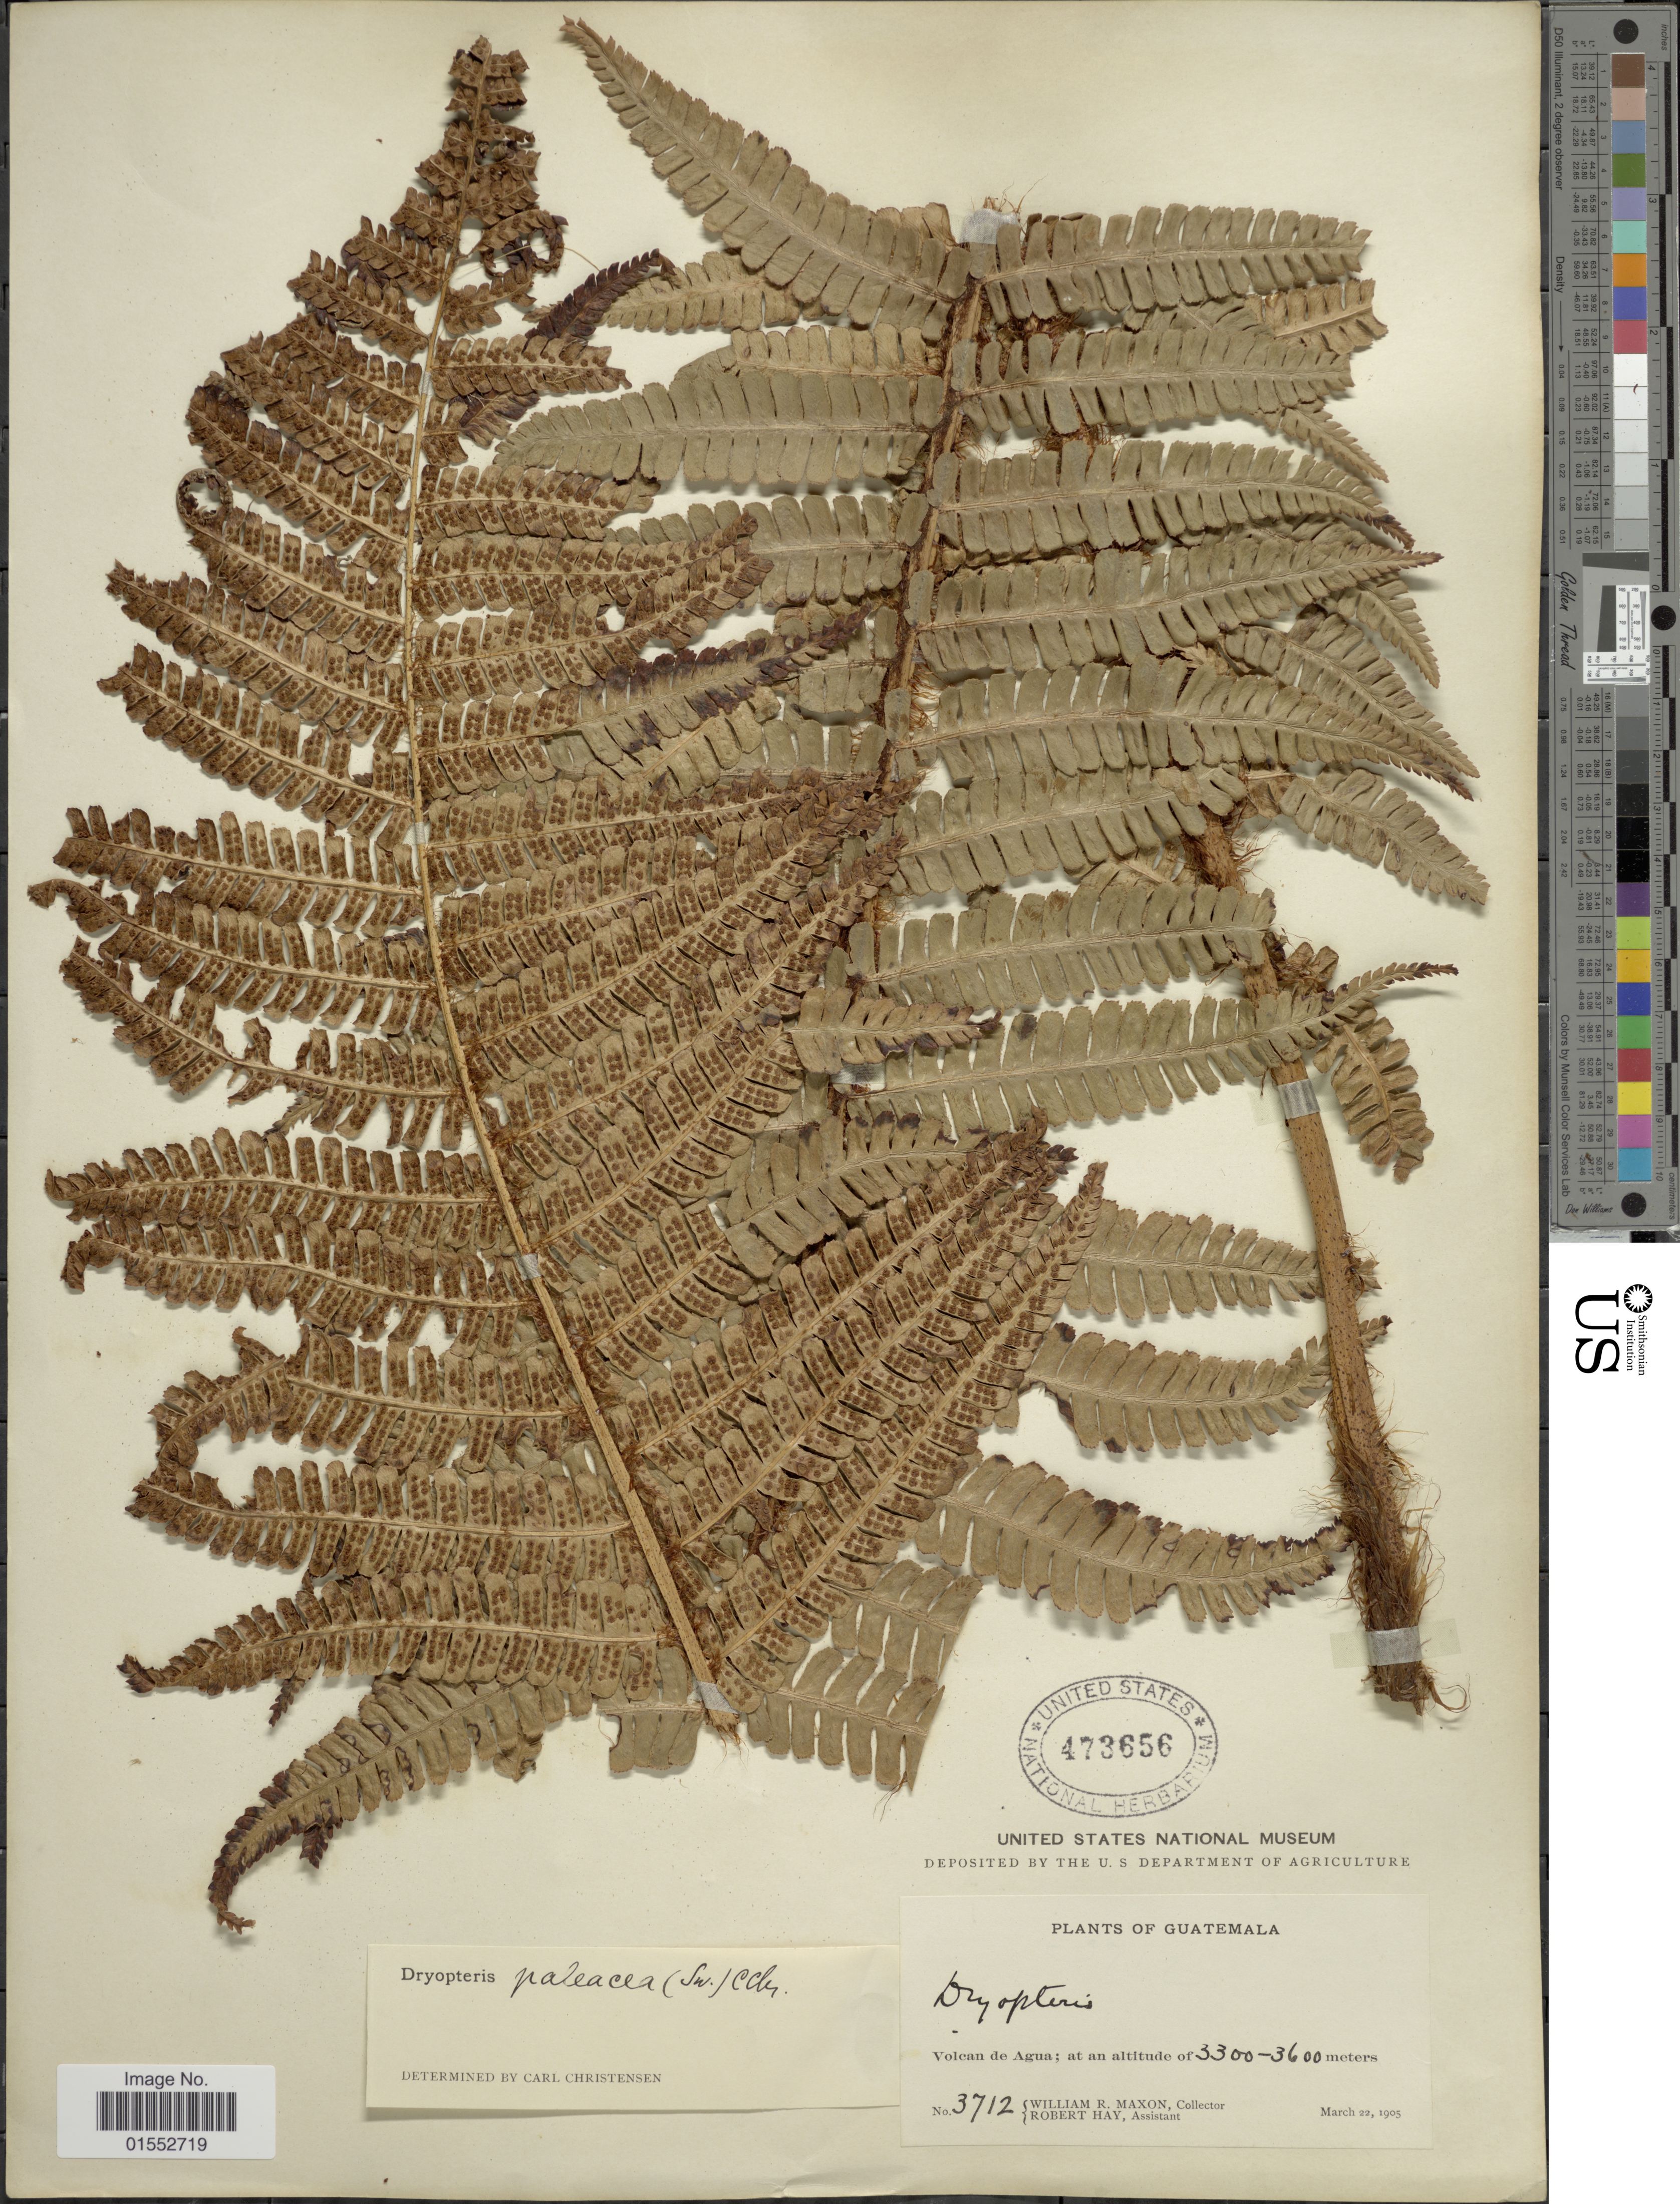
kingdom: Plantae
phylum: Tracheophyta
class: Polypodiopsida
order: Polypodiales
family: Dryopteridaceae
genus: Dryopteris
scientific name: Dryopteris wallichiana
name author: (Spreng.) Hyl.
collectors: W. R. Maxon & R. Hay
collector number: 3712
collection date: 1905-03-22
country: Guatemala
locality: Volcan de Agua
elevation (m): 3300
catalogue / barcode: US 473656